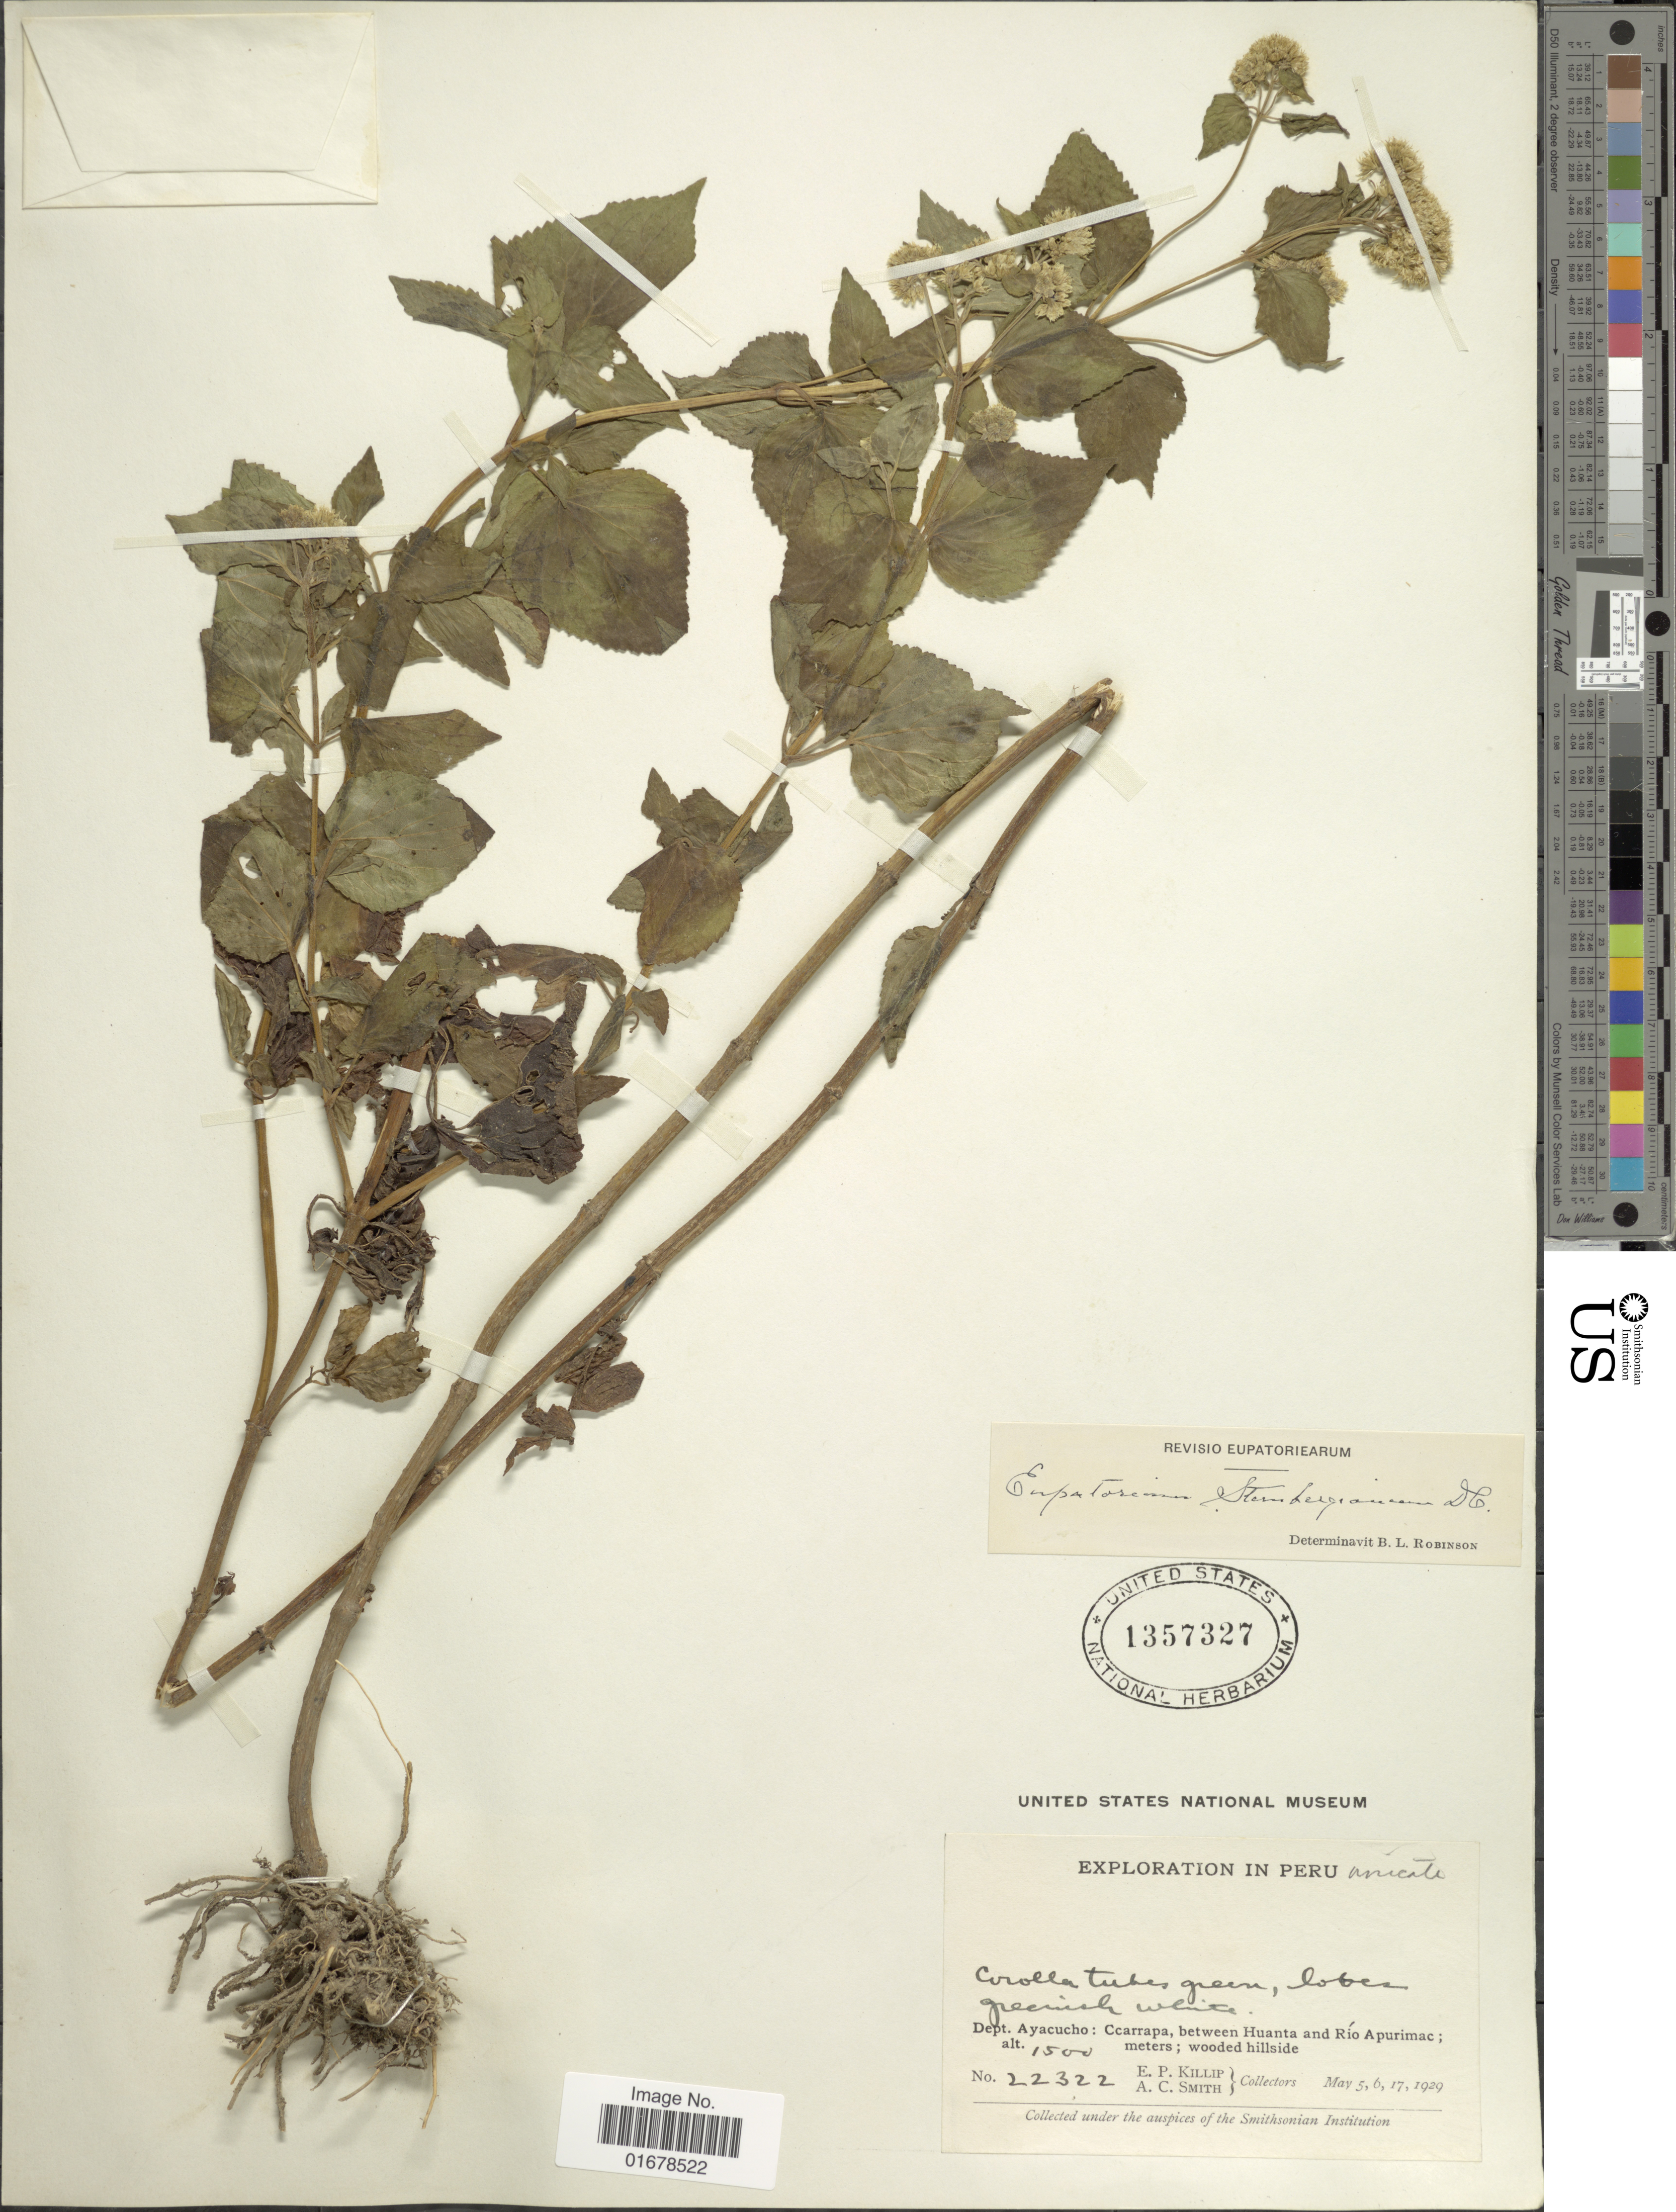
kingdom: Plantae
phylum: Tracheophyta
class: Magnoliopsida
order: Asterales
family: Asteraceae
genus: Ageratina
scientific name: Ageratina sternbergiana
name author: (DC.) R.M. King & H. Rob.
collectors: E. P. Killip & A. C. Smith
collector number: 22322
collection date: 1929-05-05/1929-05-17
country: Peru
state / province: Ayacucho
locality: Dept. Ayacucho, Ccarrapa, between Huanta and Rio Apurimac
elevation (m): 1500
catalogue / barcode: US 1357327